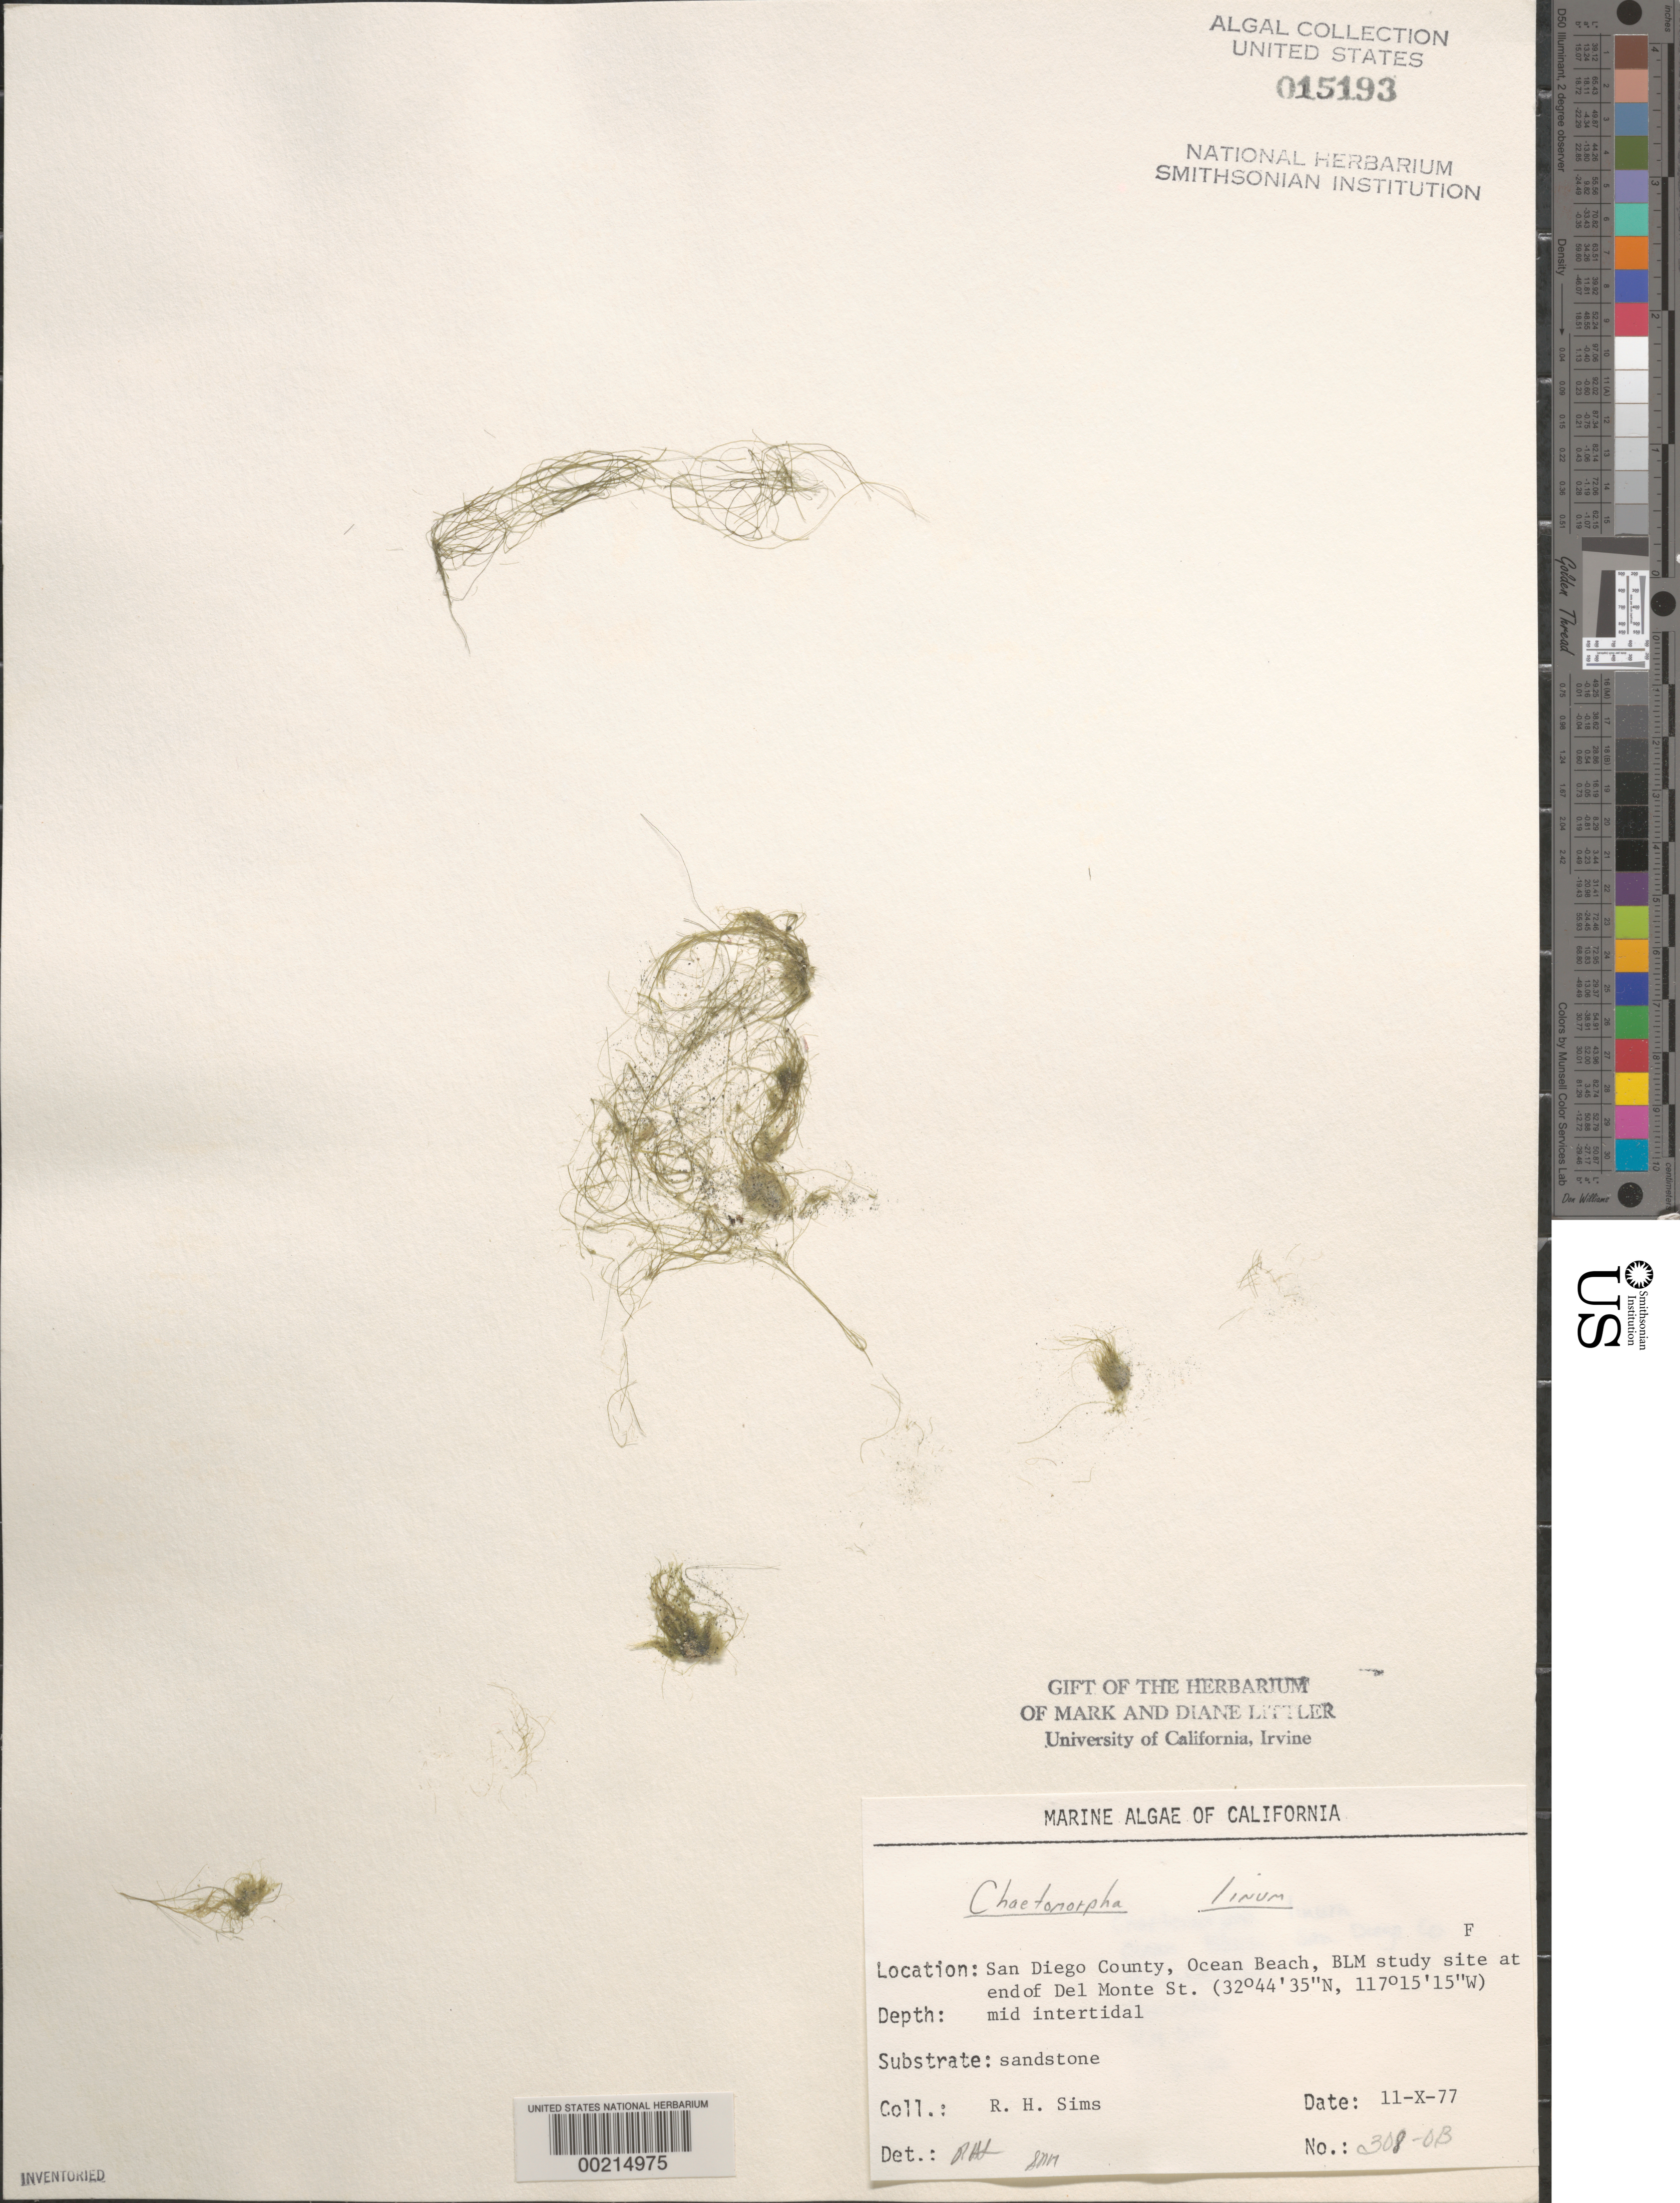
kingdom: Plantae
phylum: Chlorophyta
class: Ulvophyceae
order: Cladophorales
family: Cladophoraceae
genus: Chaetomorpha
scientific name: Chaetomorpha linum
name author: (O.F. Muell.) Kütz.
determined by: Sims, Robert H.; Murray, S. N.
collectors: R. H. Sims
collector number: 308-ob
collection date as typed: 11 Oct 1977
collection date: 1977-10-11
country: United States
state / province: California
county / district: San Diego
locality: Ocean Beach, end of Del Monte Street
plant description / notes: BLM-SOCALBIGHT Rocky Intertidal Survey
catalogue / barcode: US 15193